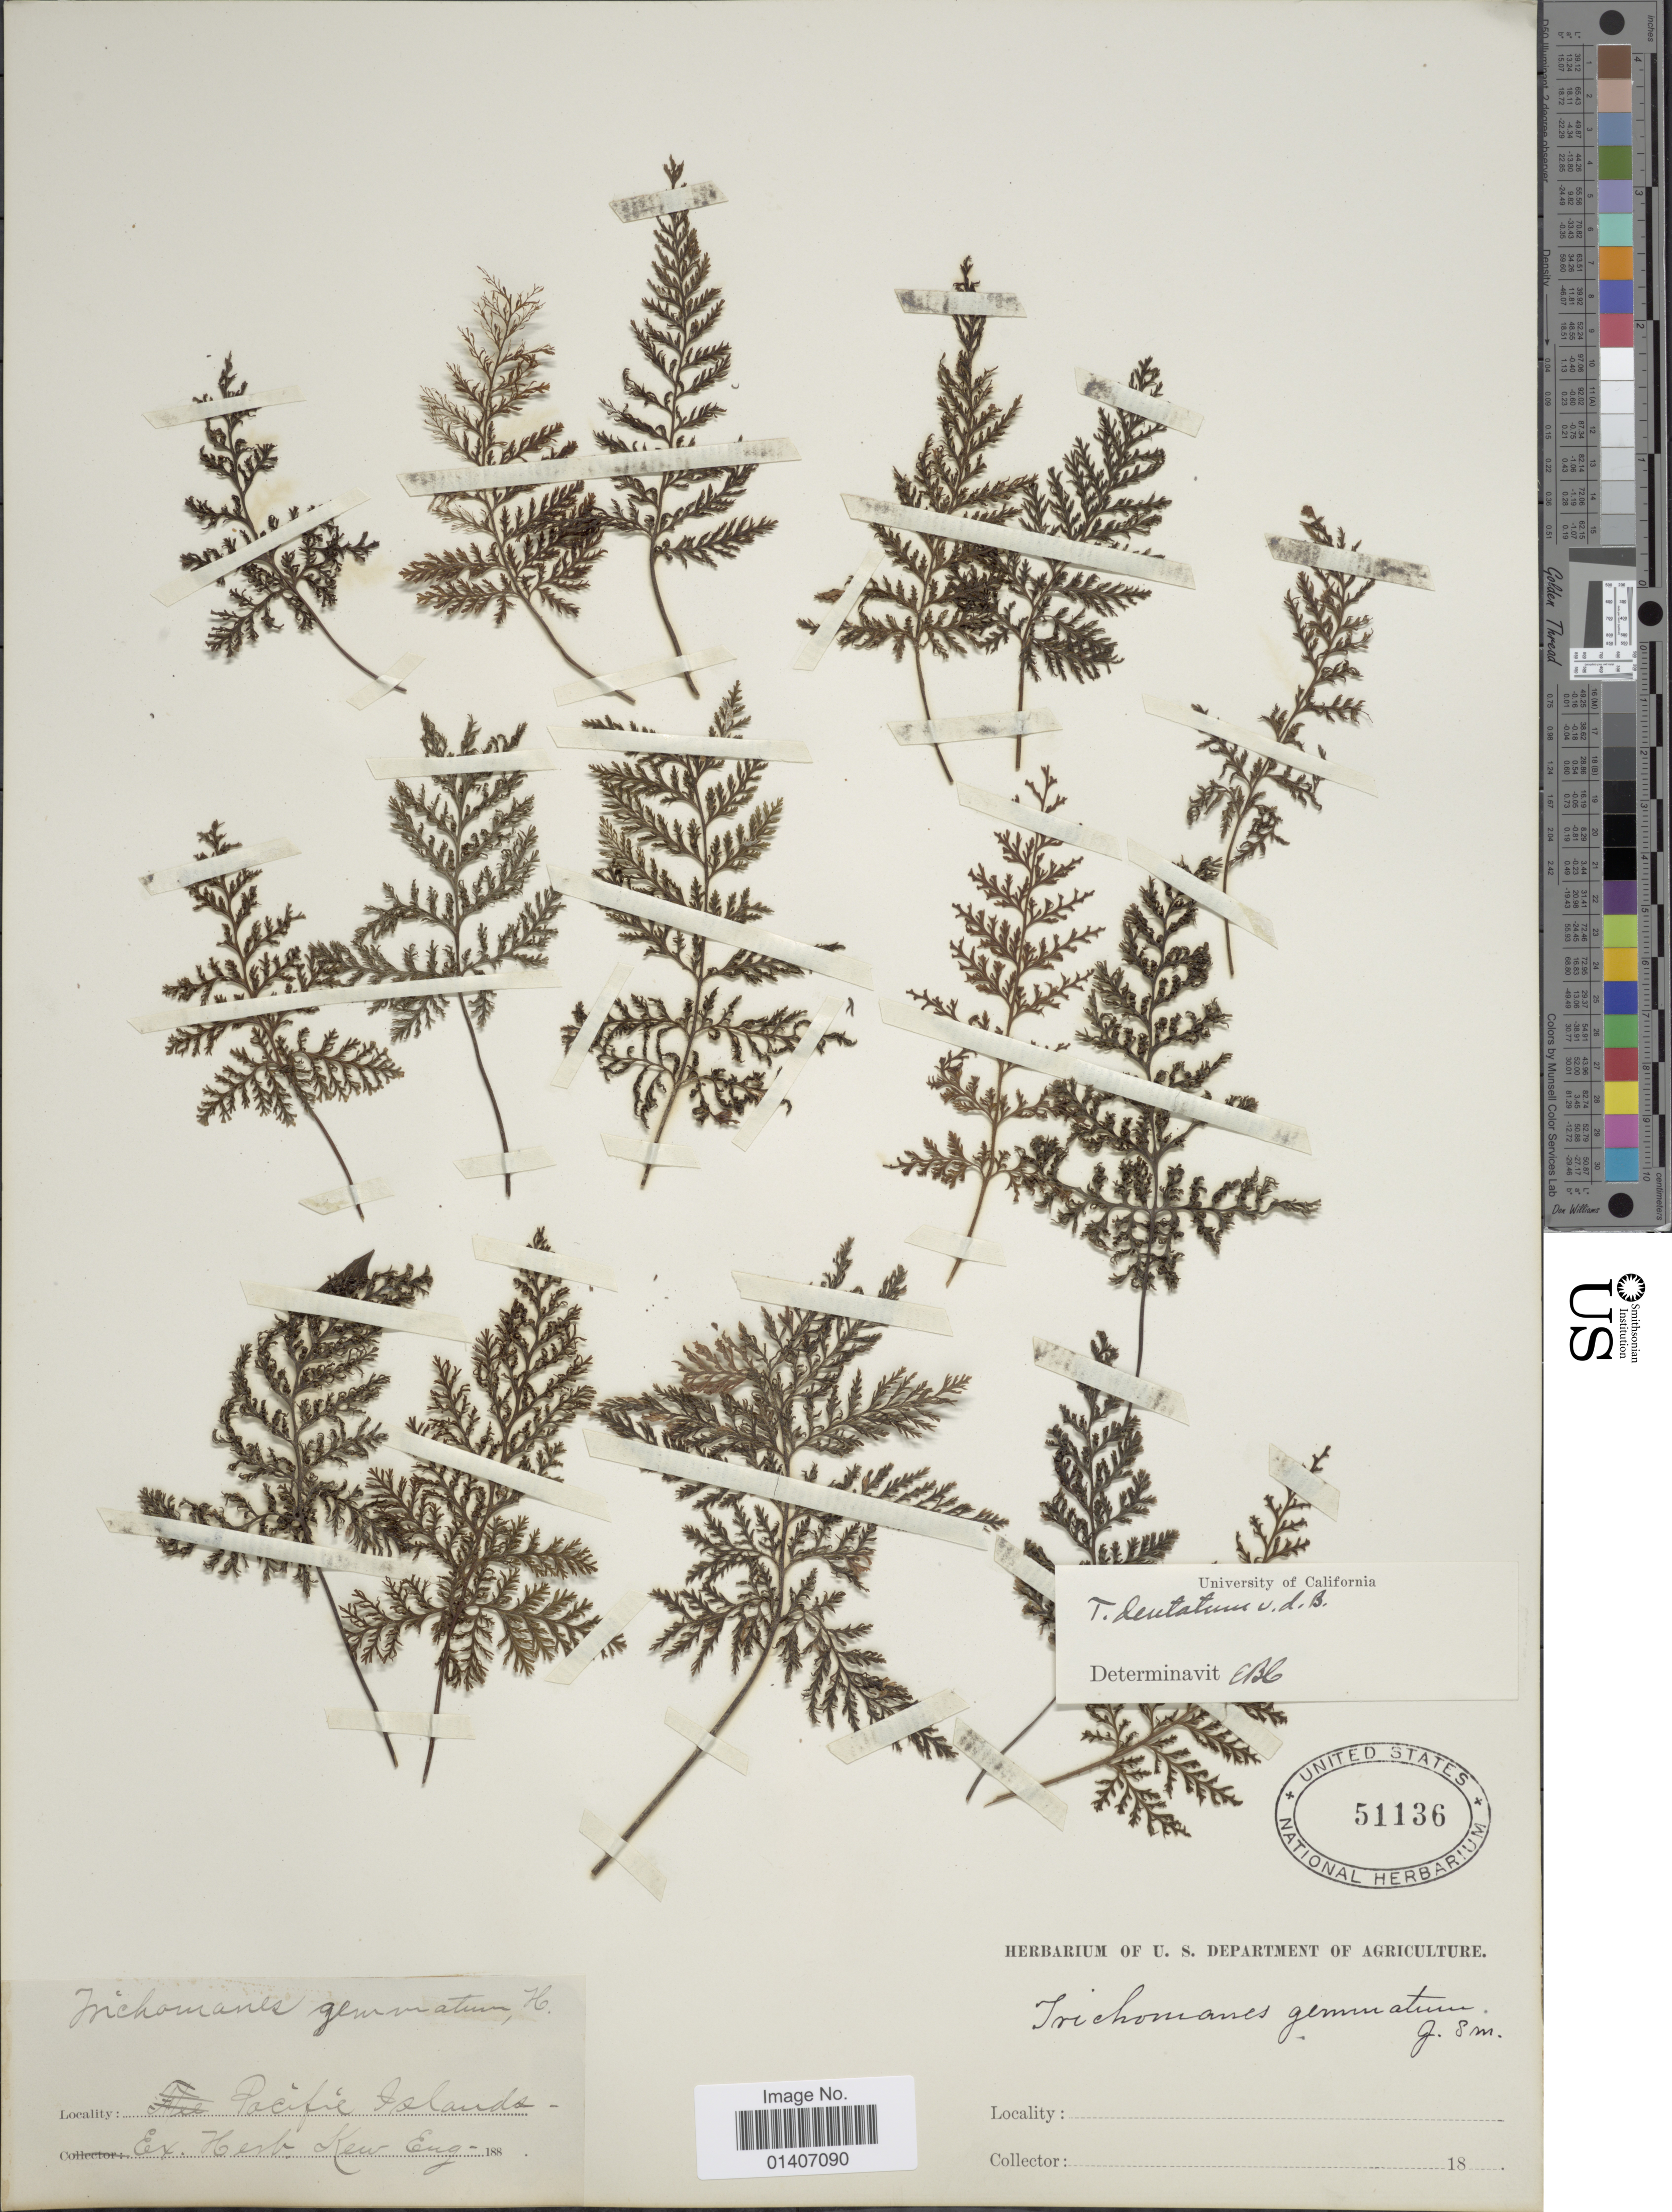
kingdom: Plantae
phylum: Tracheophyta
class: Polypodiopsida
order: Hymenophyllales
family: Hymenophyllaceae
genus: Abrodictyum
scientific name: Abrodictyum dentatum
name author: (Bosch) Ebihara & K. Iwats.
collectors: Kew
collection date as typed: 188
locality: Pacific Islands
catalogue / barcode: US 51136